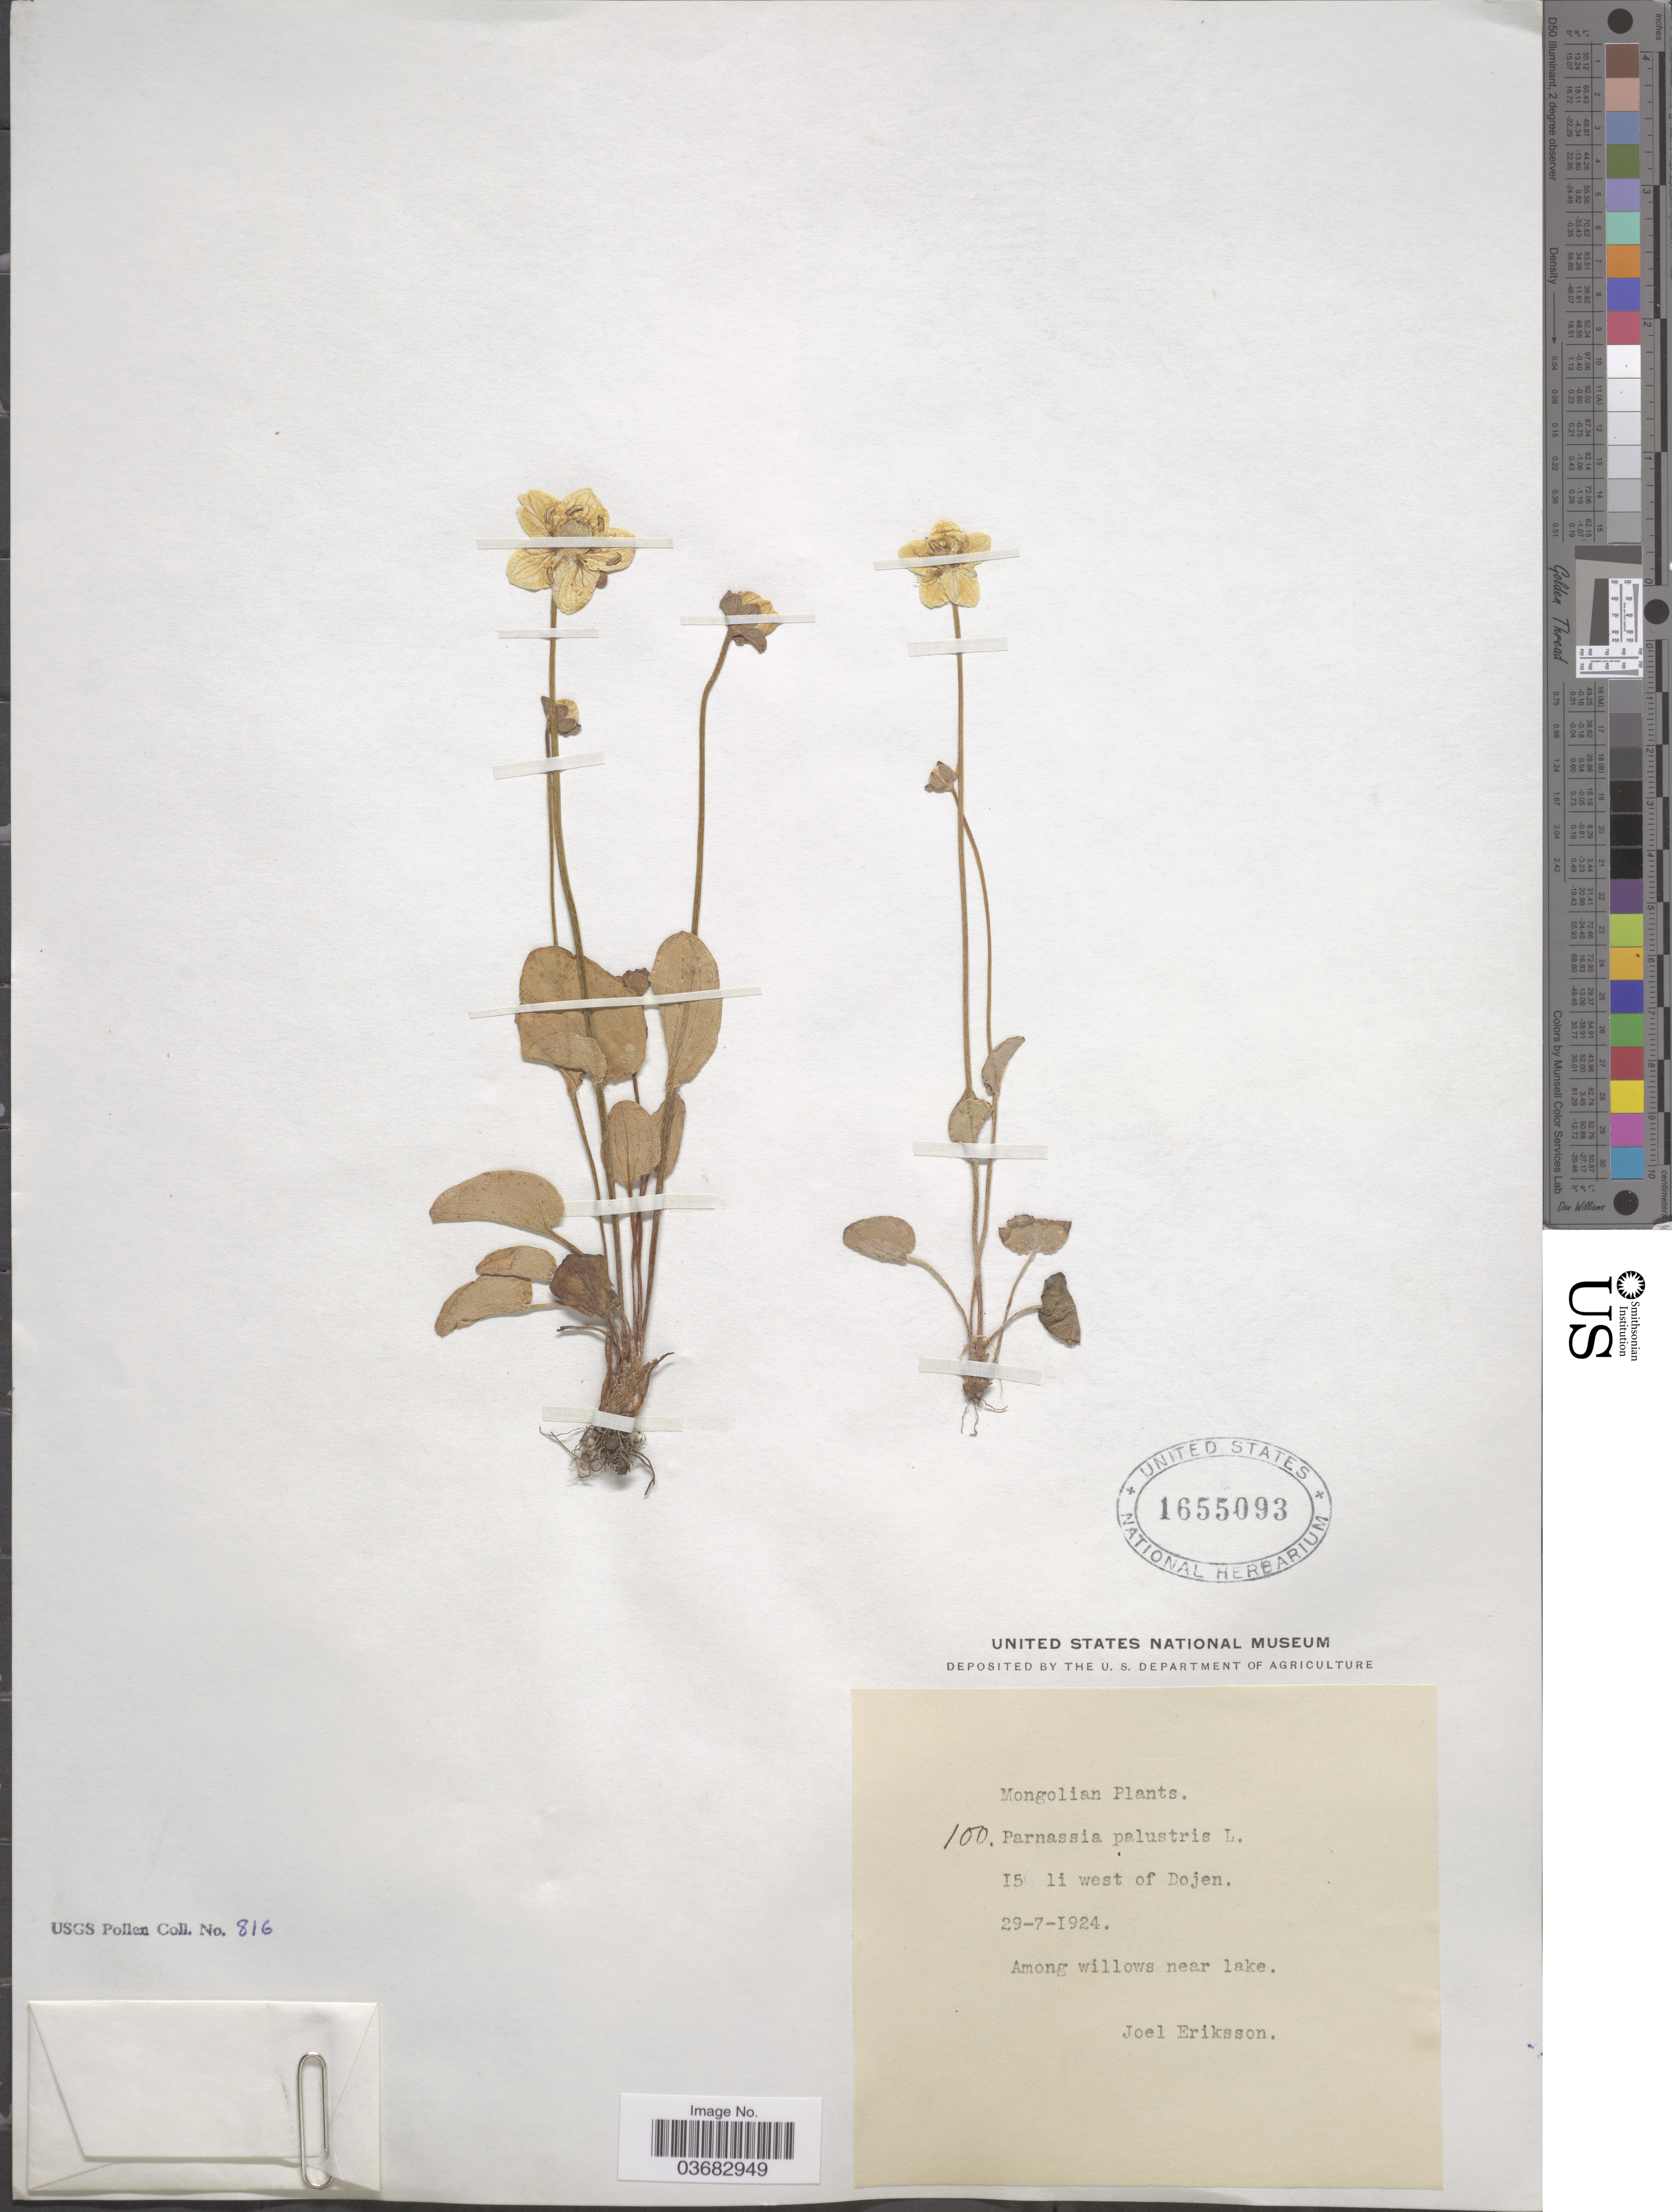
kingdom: Plantae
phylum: Tracheophyta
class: Magnoliopsida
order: Celastrales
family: Parnassiaceae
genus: Parnassia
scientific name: Parnassia palustris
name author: L.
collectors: J. Erikkson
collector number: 100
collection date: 1924-07-29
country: Mongolia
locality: Mongolian. 15 li west of Dojen. Among willows near lake.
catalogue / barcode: US 1655093